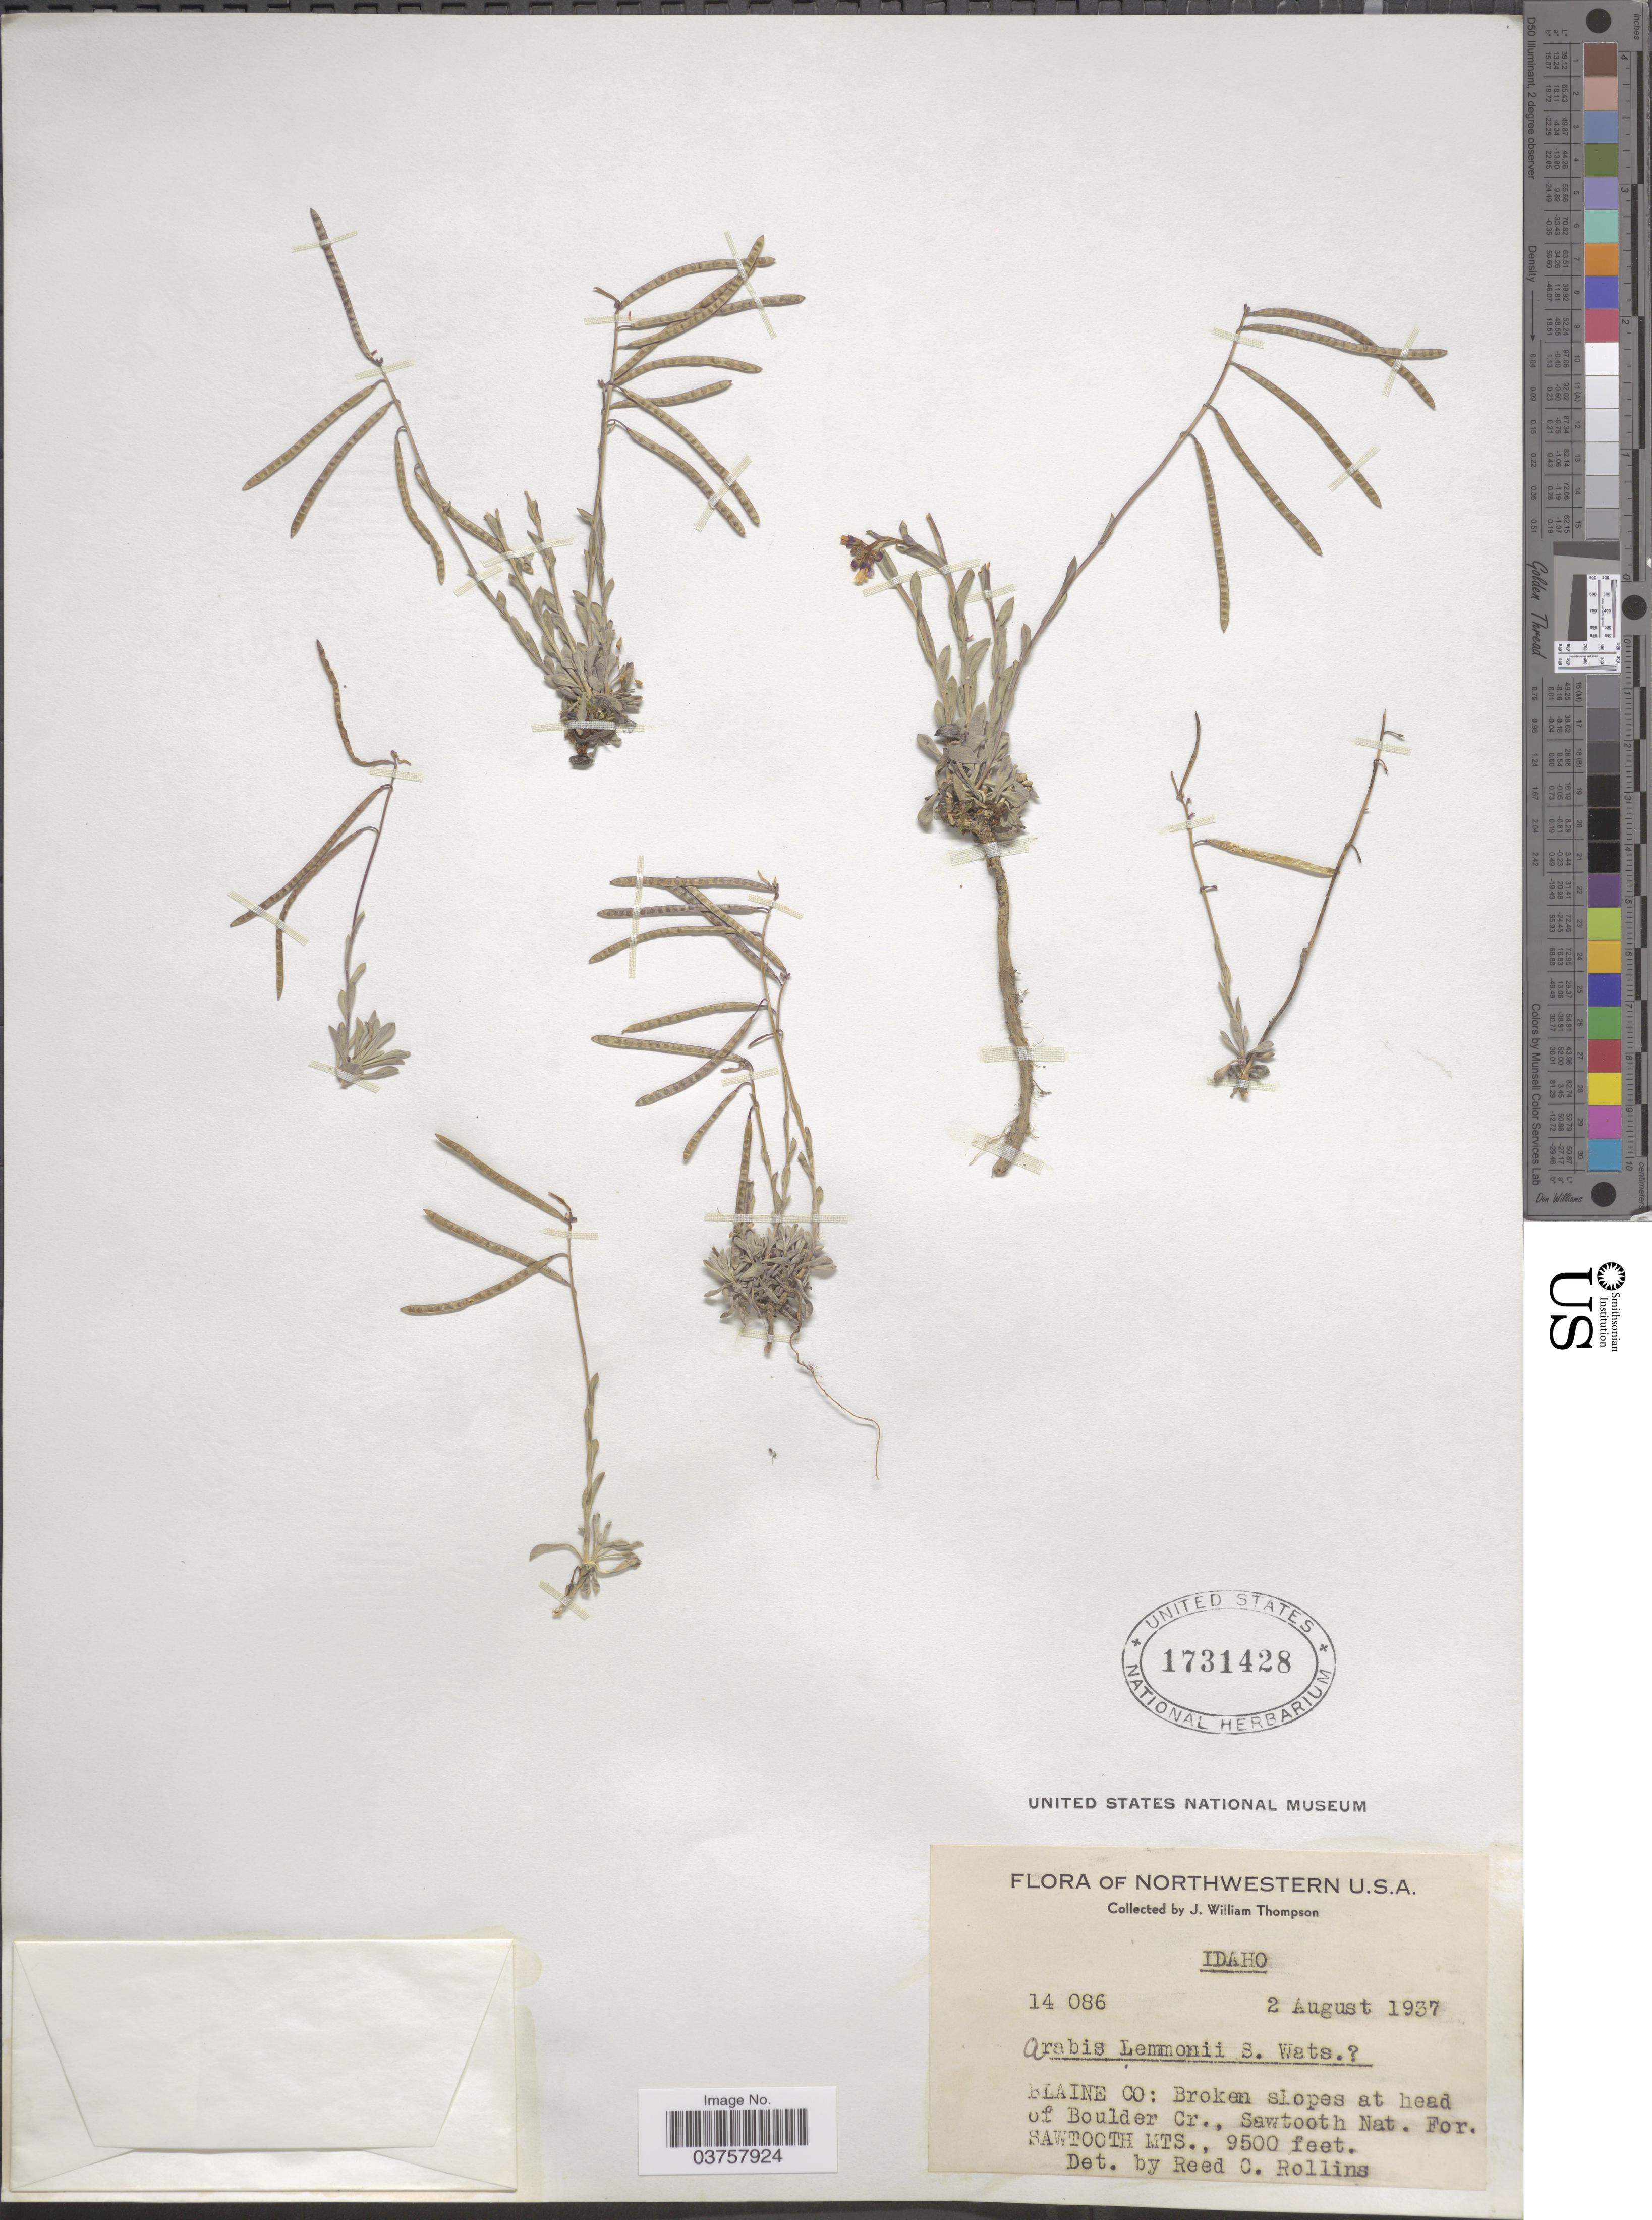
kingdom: Plantae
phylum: Tracheophyta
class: Magnoliopsida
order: Brassicales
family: Brassicaceae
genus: Arabis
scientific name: Arabis lemmonii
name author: S. Watson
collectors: J. W. Thompson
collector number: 14 086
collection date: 1937-08-02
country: United States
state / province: Idaho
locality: Blaine Co: Broken slopes at head of Boulder Cr., Sawtooth Nat. For. Sawtooth Mts.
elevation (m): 2896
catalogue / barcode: US 1731428